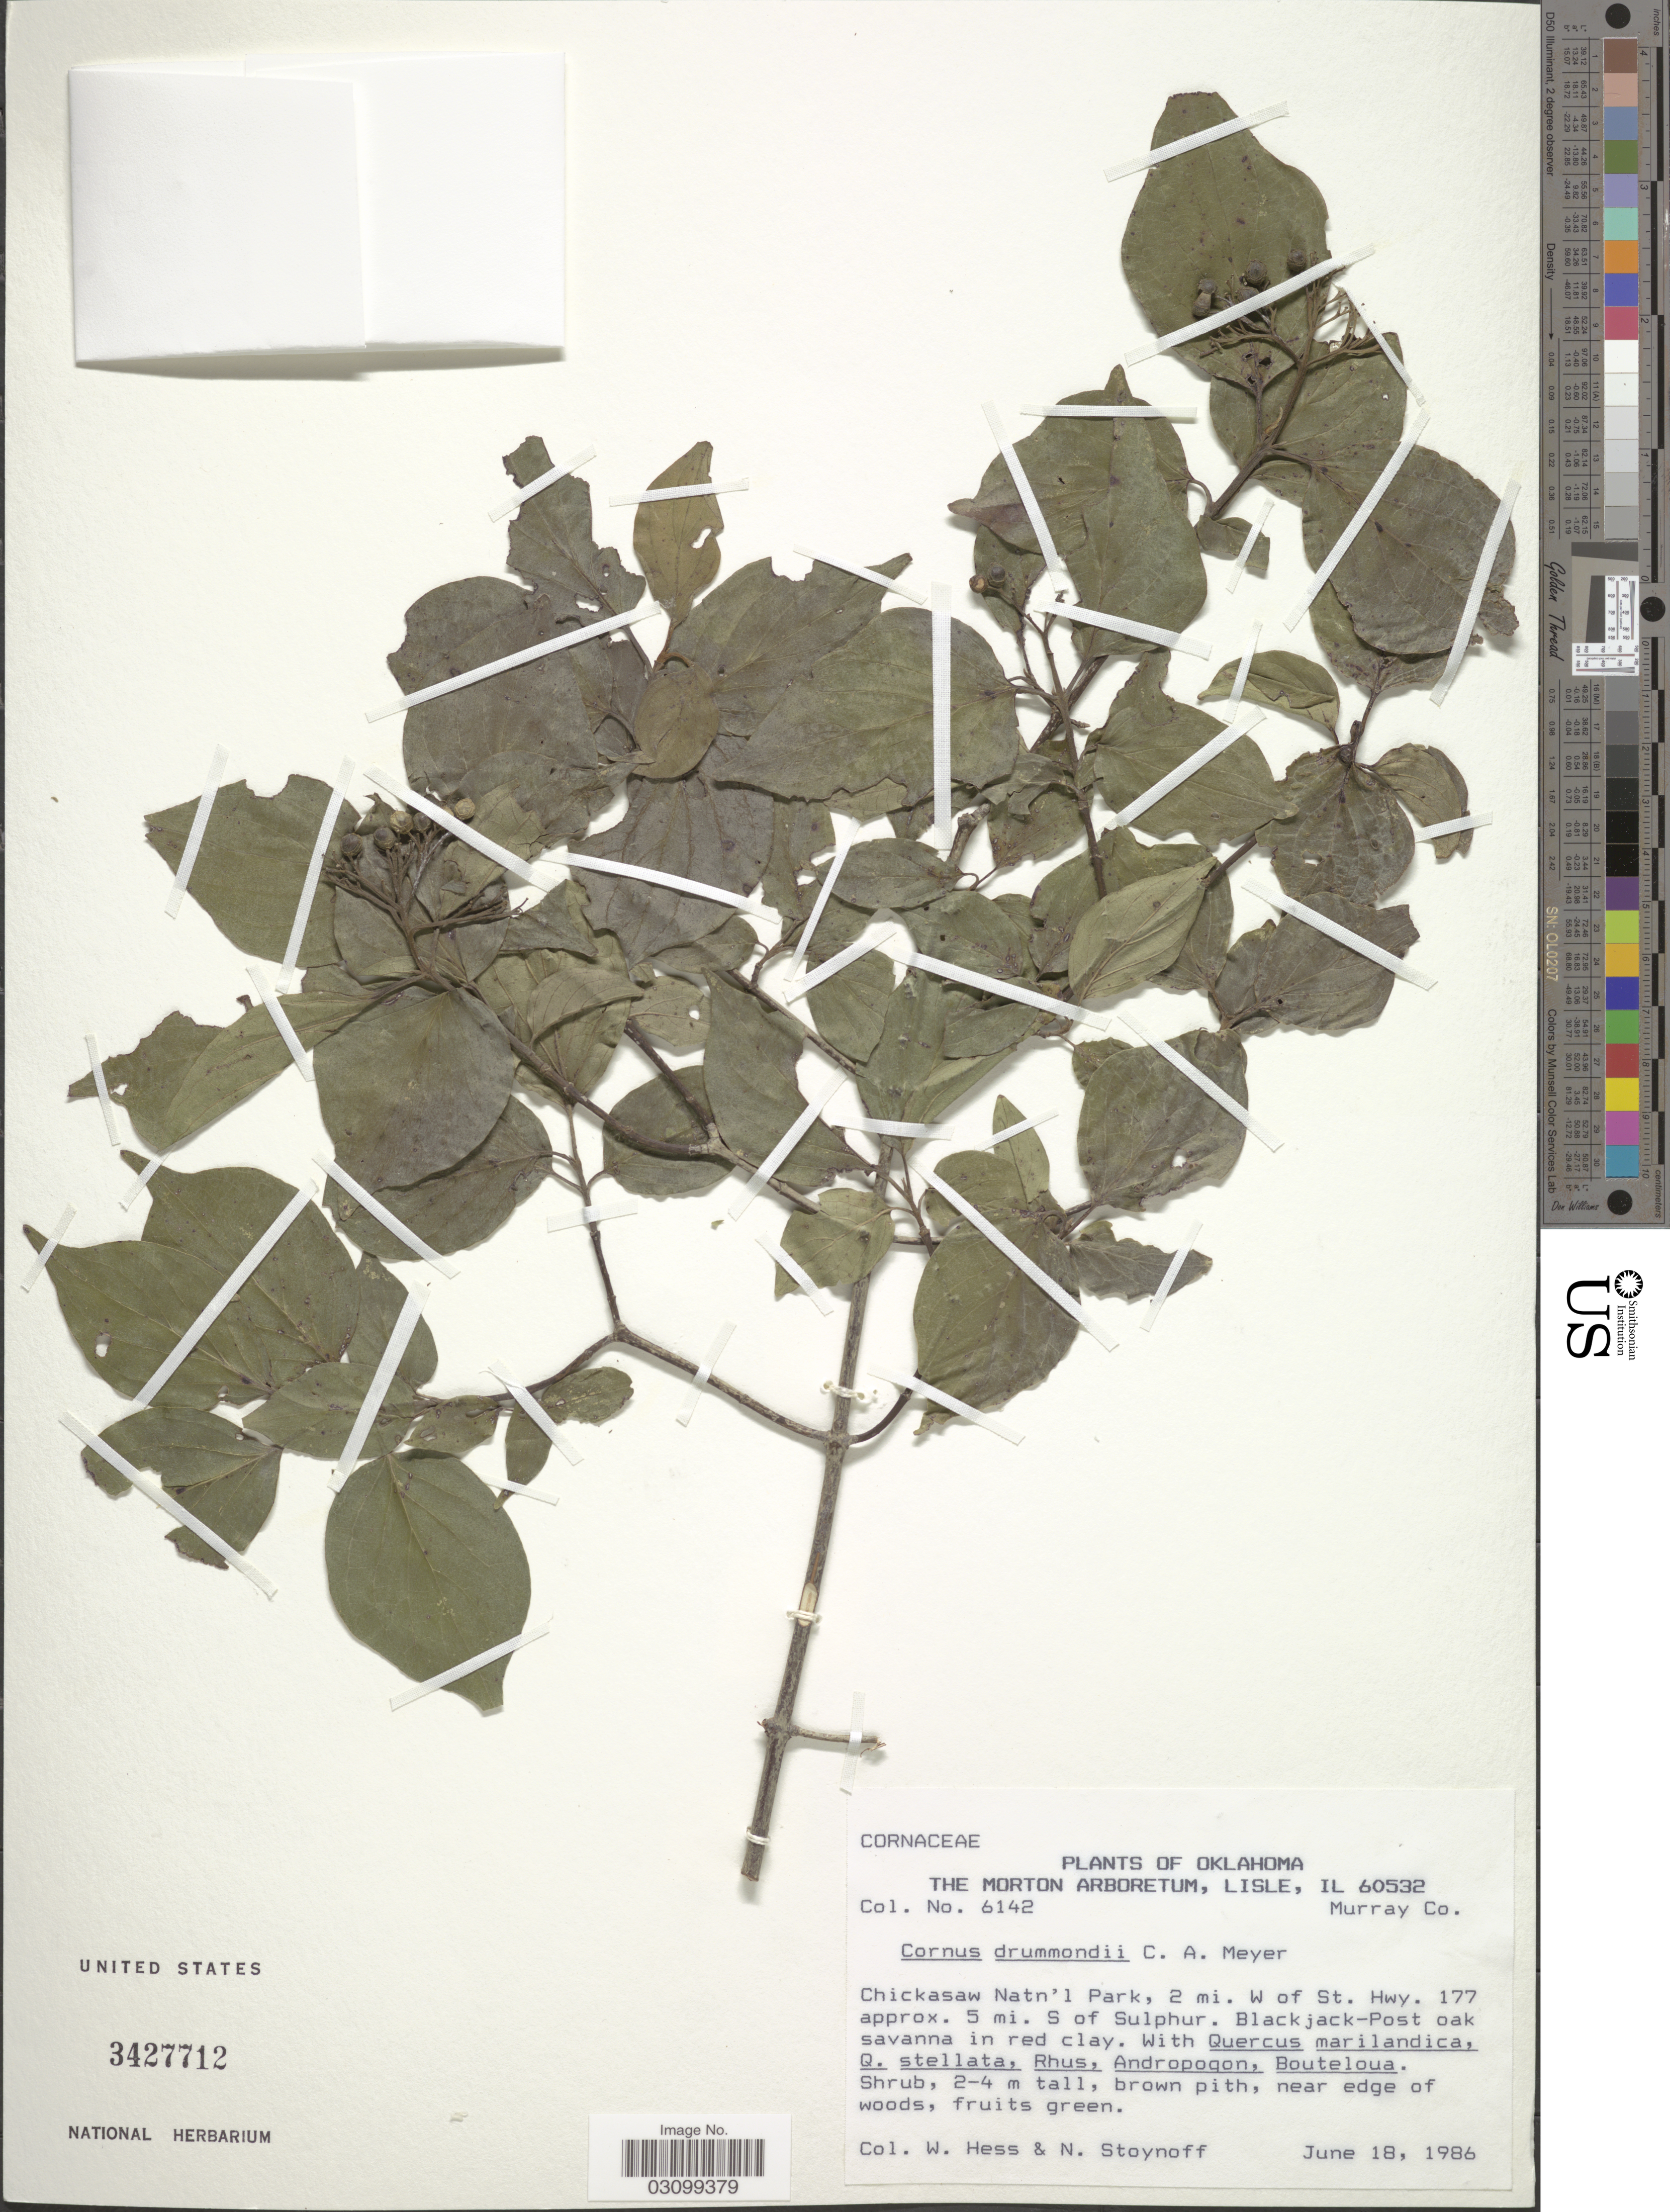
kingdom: Plantae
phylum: Tracheophyta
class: Magnoliopsida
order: Cornales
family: Cornaceae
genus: Cornus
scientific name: Cornus drummondii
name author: C.A. Mey.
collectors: W. Hess & N. Stoynoff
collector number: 6142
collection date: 1986-06-18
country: United States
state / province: Oklahoma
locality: Murray Co. Chickasaw Natn'l Park, 2 mi. W of St. Hwy. 177 approx. 5 mi. S of Sulphur.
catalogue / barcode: US 3427712